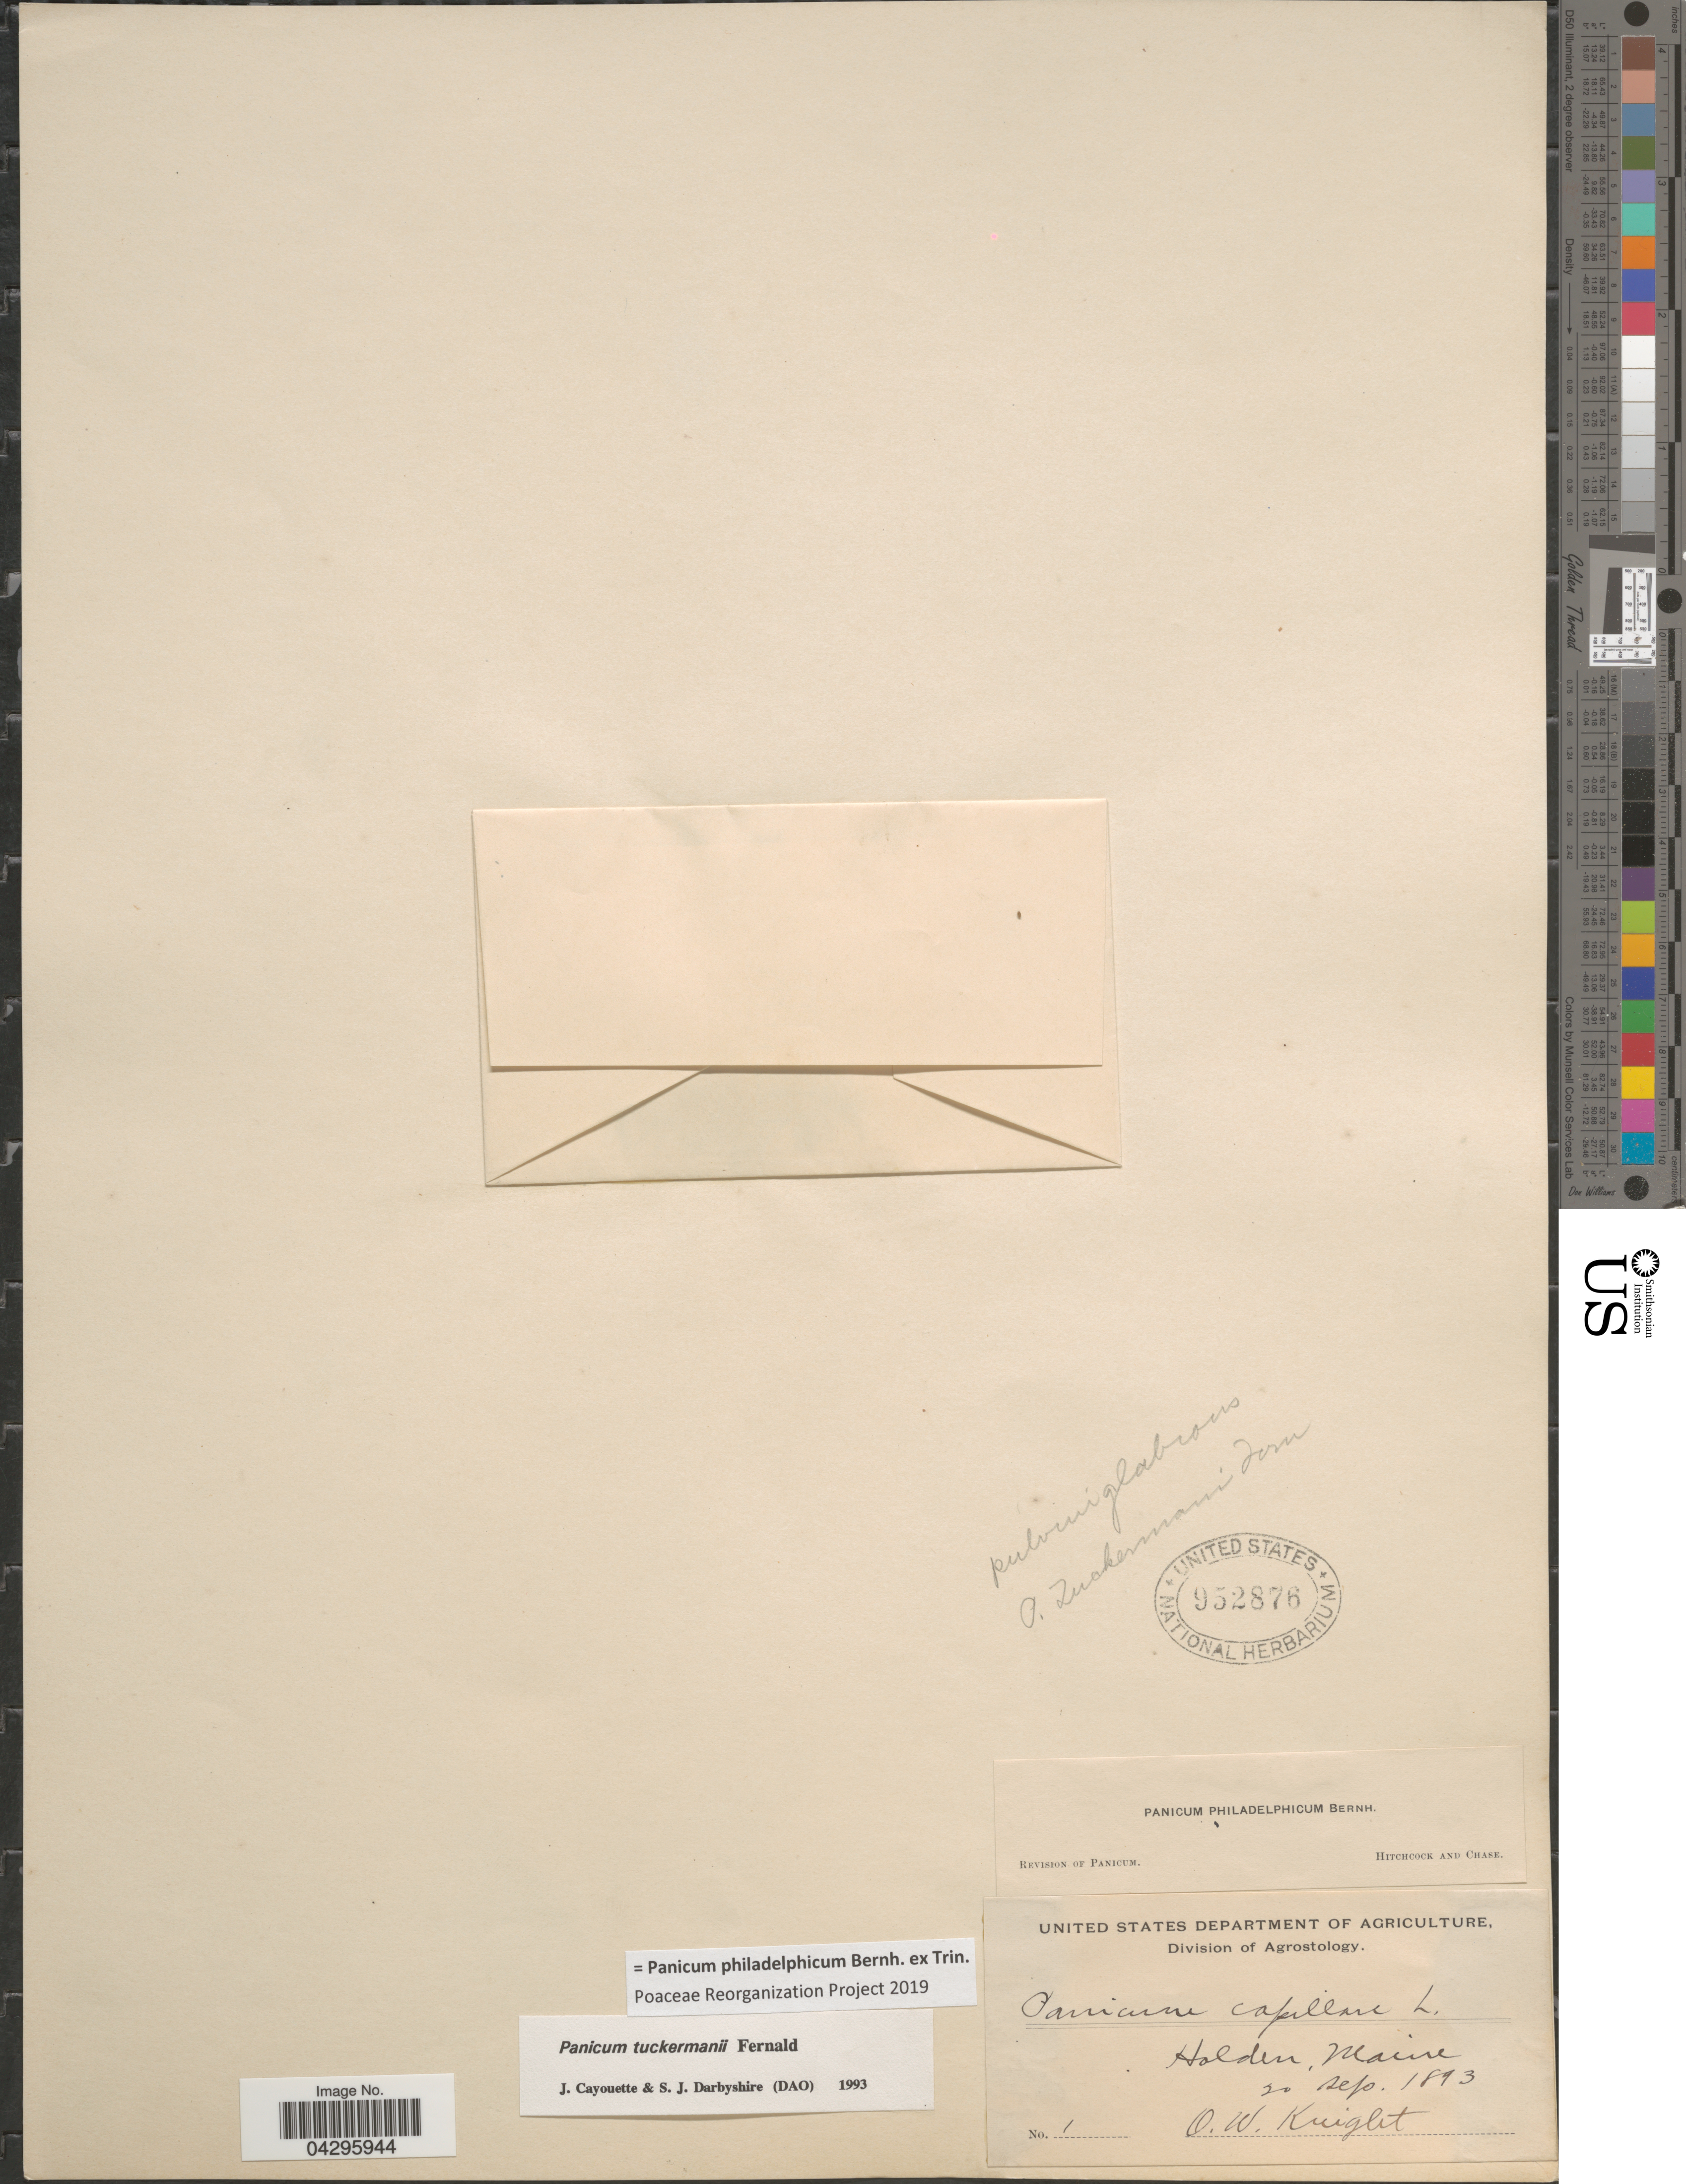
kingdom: Plantae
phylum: Tracheophyta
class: Liliopsida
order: Poales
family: Poaceae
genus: Panicum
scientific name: Panicum philadelphicum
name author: Bernh. ex Trin.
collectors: O. Knight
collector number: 1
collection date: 1893-09-20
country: United States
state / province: Maine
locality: Halden.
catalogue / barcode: US 952876